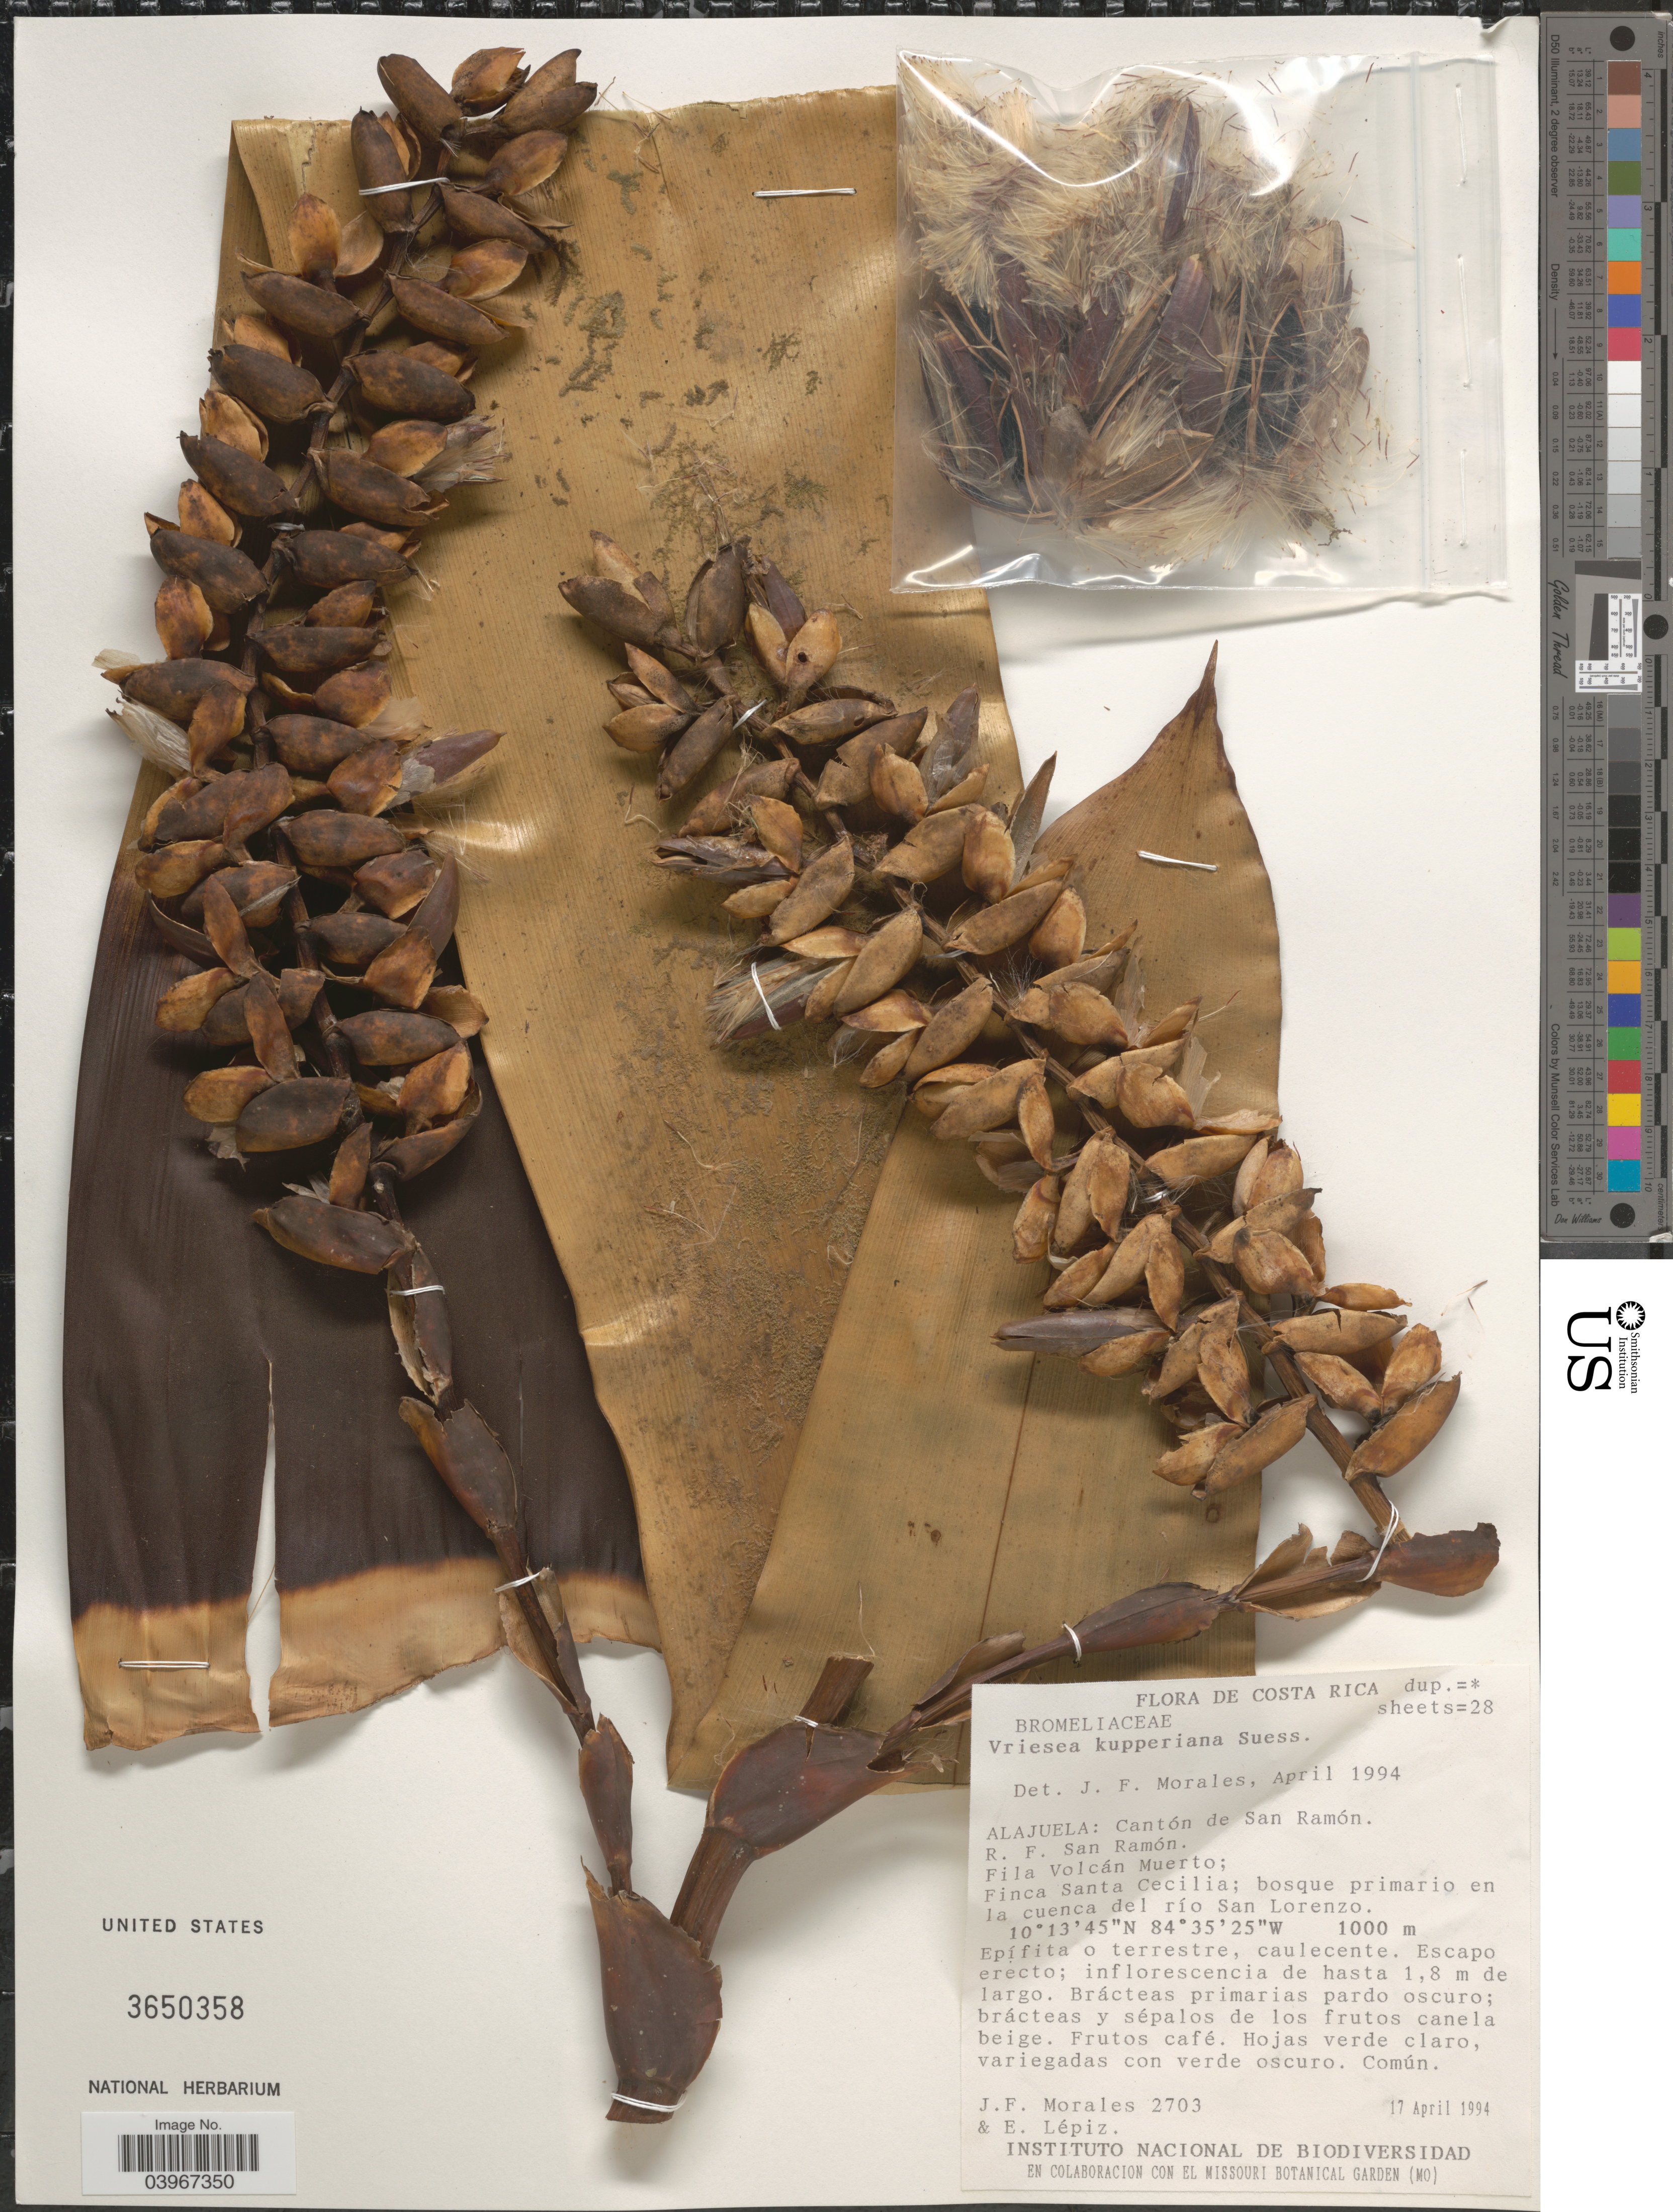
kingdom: Plantae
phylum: Tracheophyta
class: Liliopsida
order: Poales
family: Bromeliaceae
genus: Werauhia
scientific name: Werauhia kupperiana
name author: (Suess.) J.R. Grant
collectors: J. Morales & E. Lepiz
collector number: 2703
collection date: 1994-04-17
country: Costa Rica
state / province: Alajuela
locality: Cantón de San Ramón. R. F. San Ramón. Fila Volcán Muerto; Finca Santa Cecilia; bosque primario en la cuenca del río San Lorenzo.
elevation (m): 1000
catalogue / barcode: US 3650358